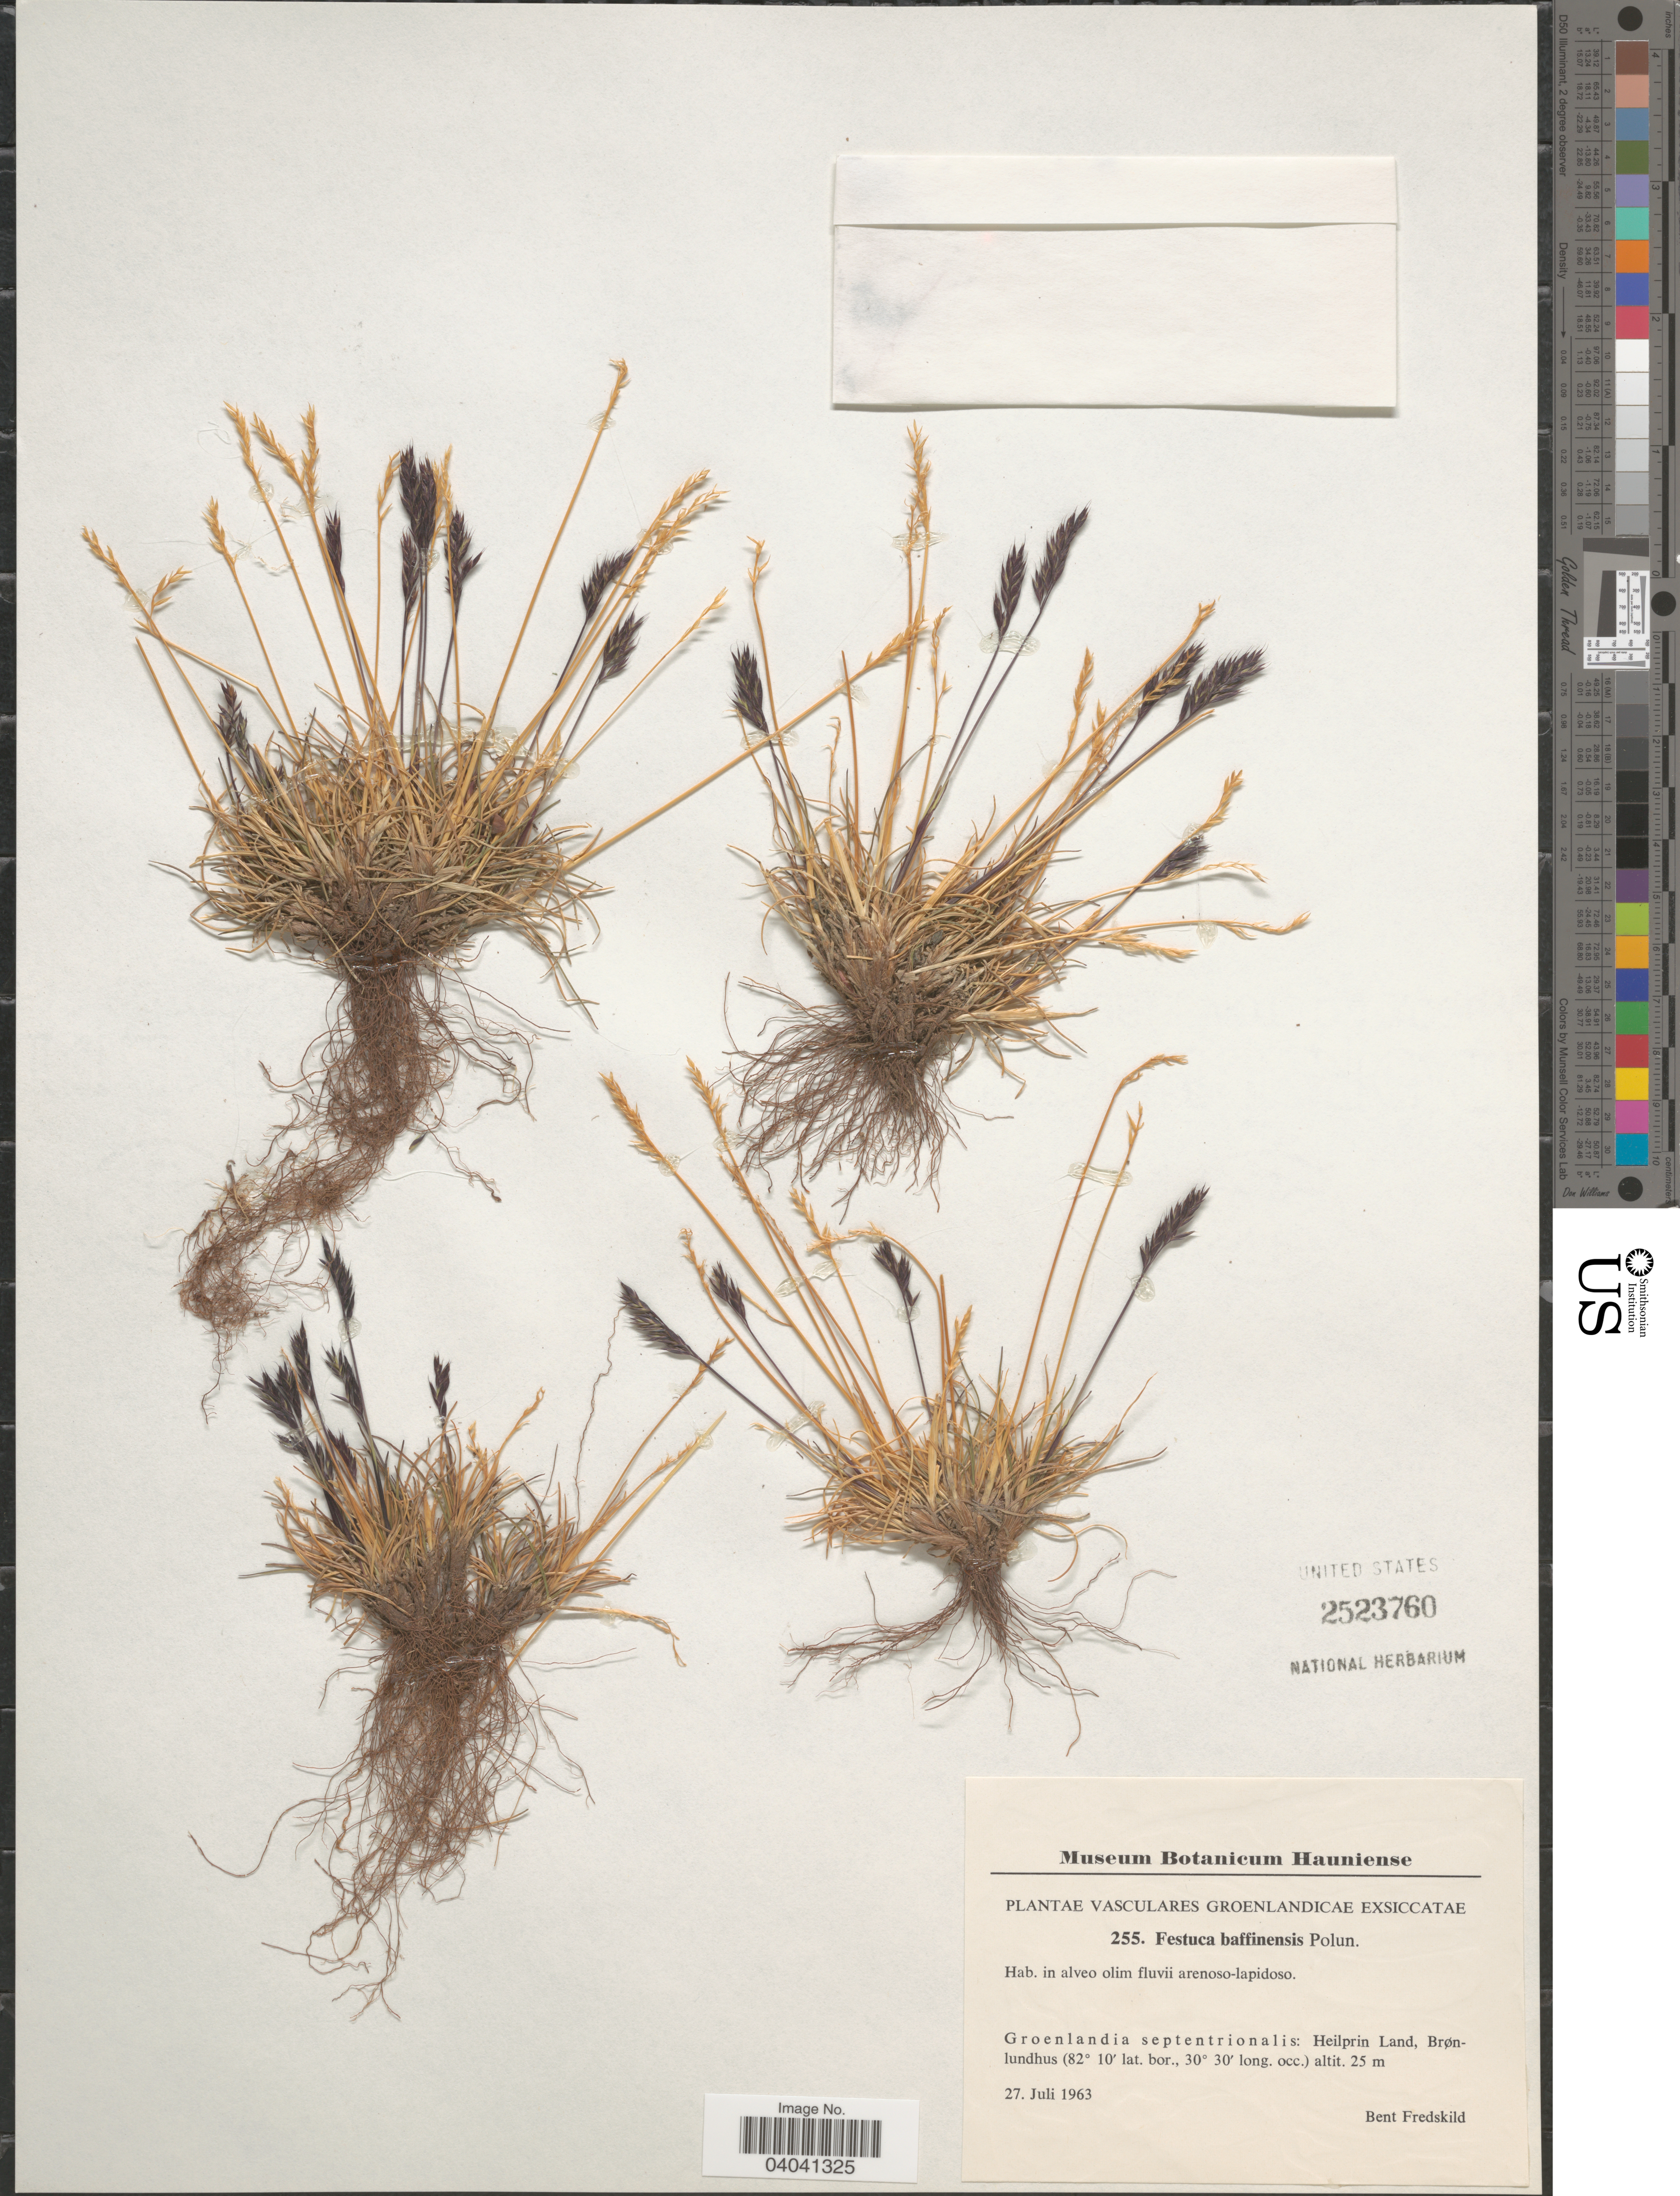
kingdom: Plantae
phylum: Tracheophyta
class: Liliopsida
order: Poales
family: Poaceae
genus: Festuca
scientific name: Festuca baffinensis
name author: Polunin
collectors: B. Fredskild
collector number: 255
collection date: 1963-07-27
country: Greenland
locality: Groenlandicae. Groenlandia septentrionalis: Heilprin Land, Brønlundhus.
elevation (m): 25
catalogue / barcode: US 2523760